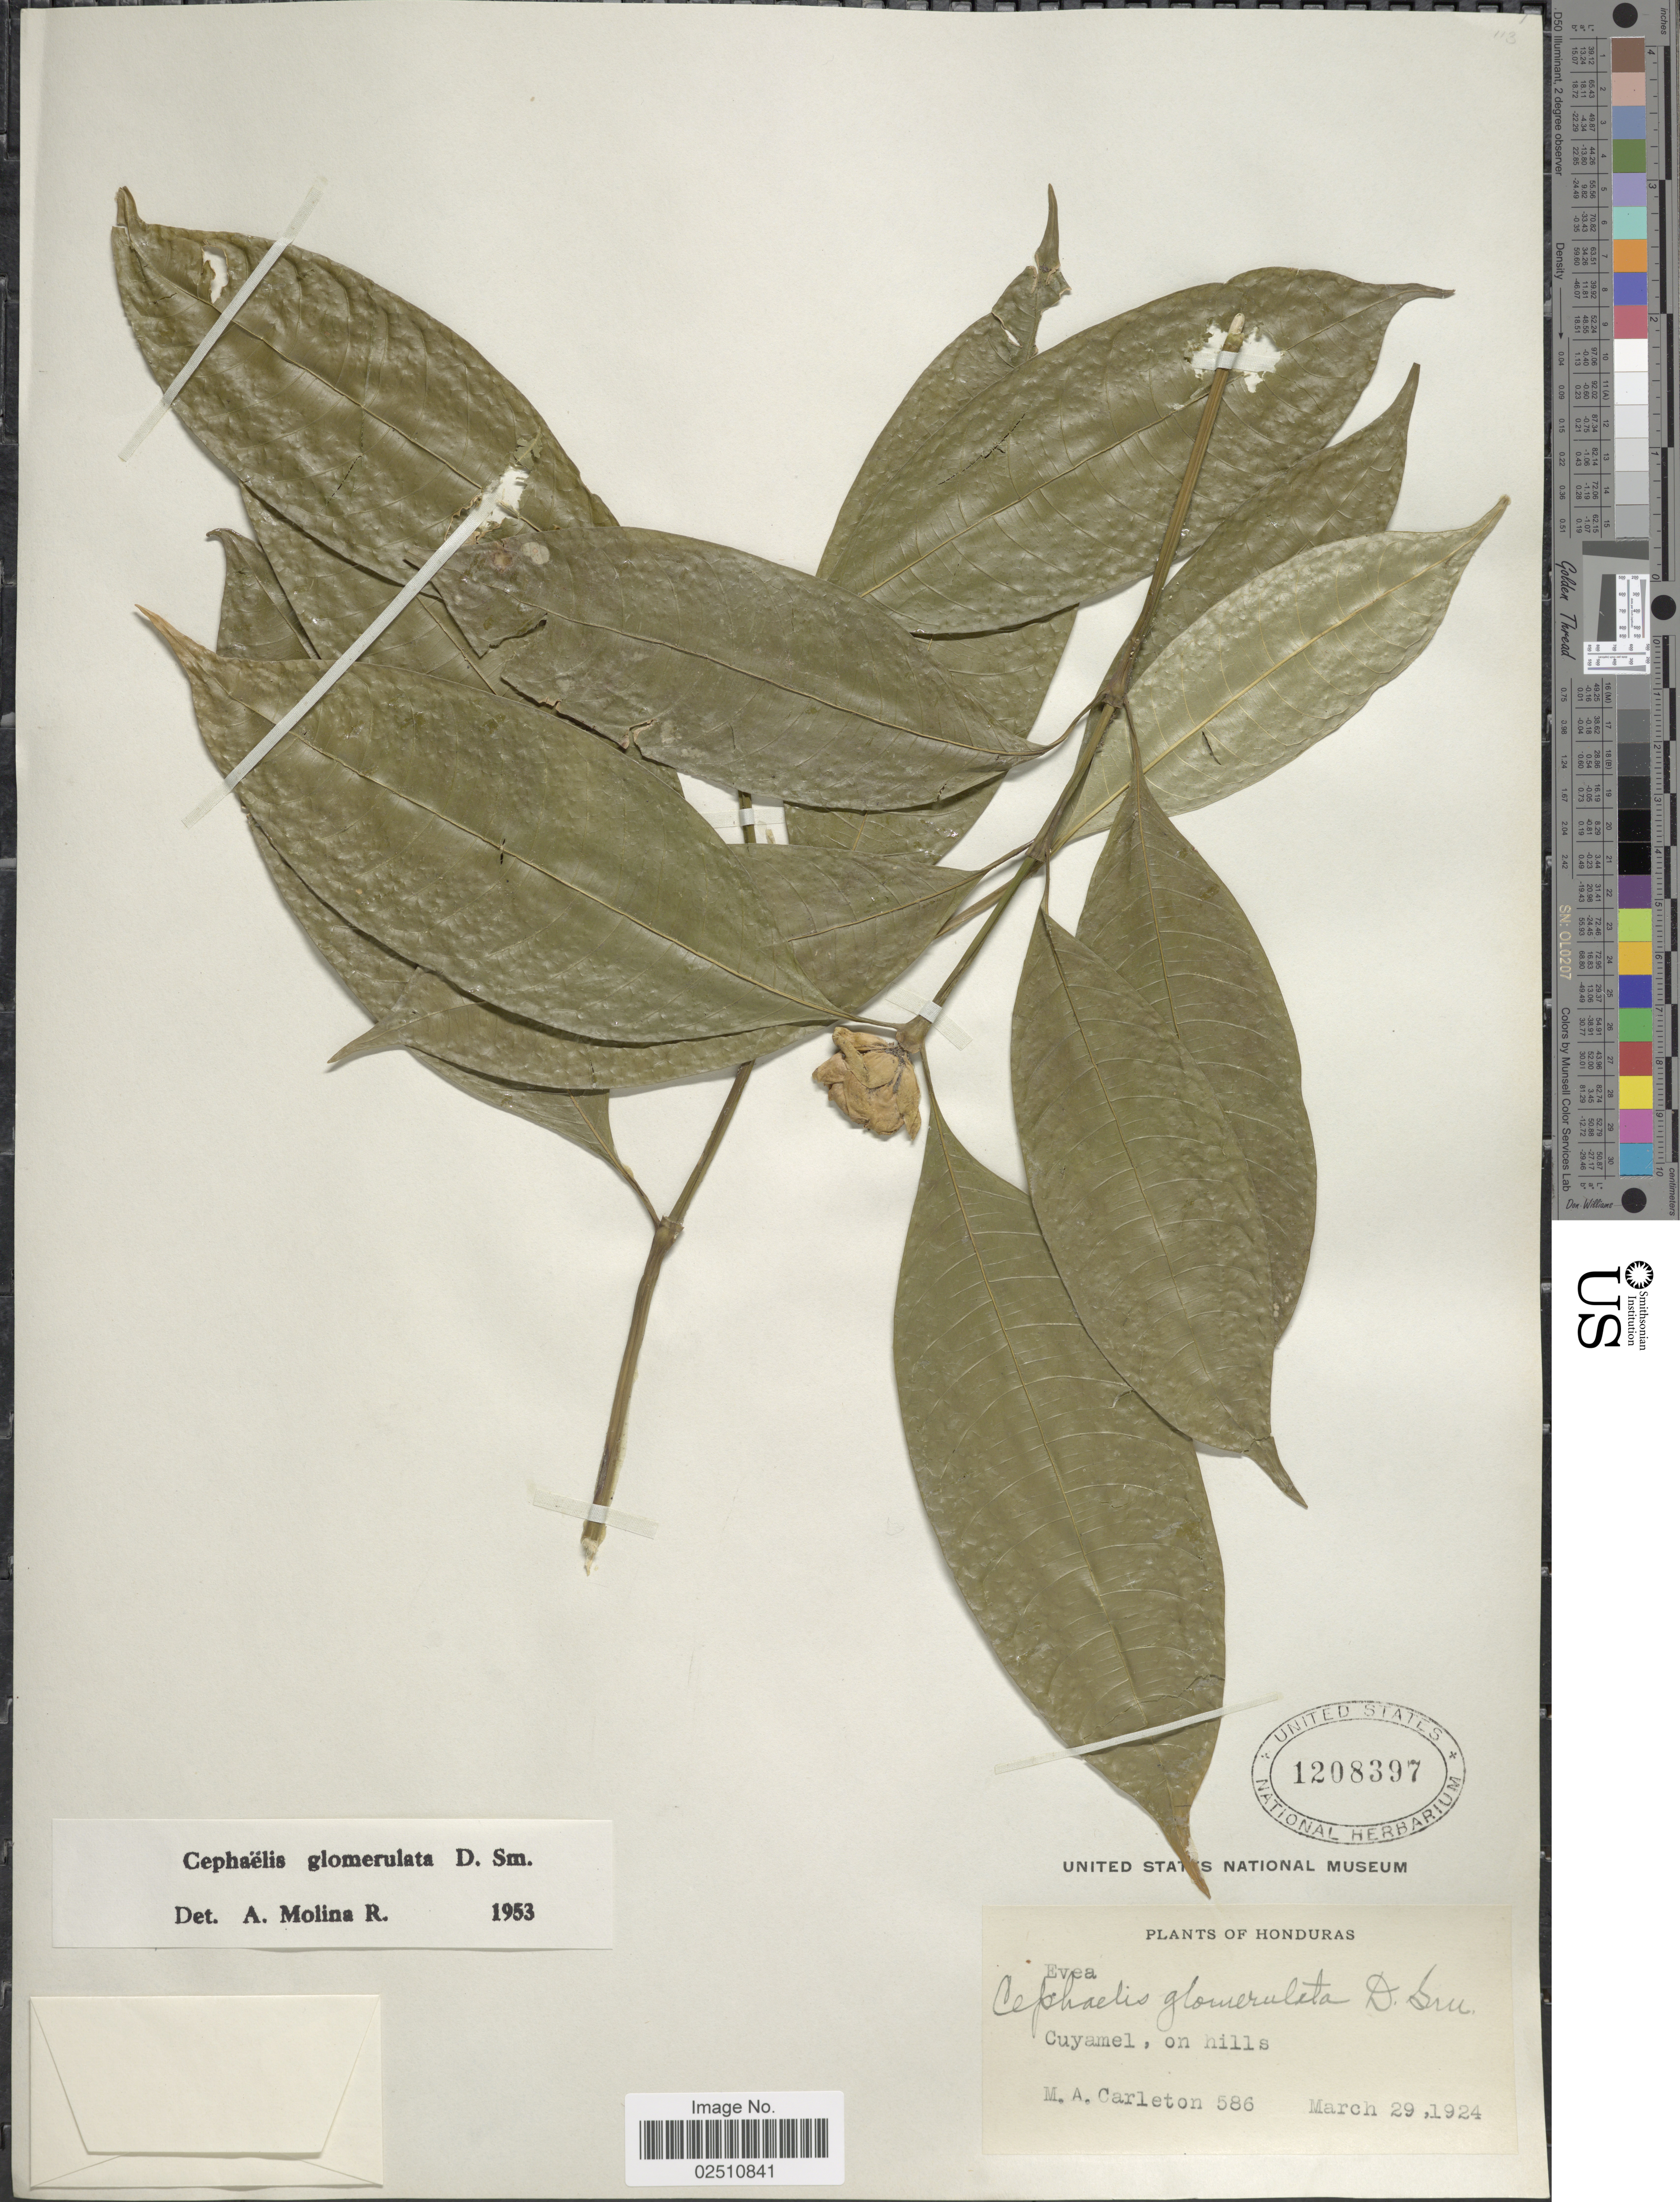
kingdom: Plantae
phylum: Tracheophyta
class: Magnoliopsida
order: Gentianales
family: Rubiaceae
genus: Psychotria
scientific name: Psychotria glomerulata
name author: (Donn. Sm.) Steyerm.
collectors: M. A. Carleton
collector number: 586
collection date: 1924-03-29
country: Honduras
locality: Cuyamel, on hills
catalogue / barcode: US 1208397